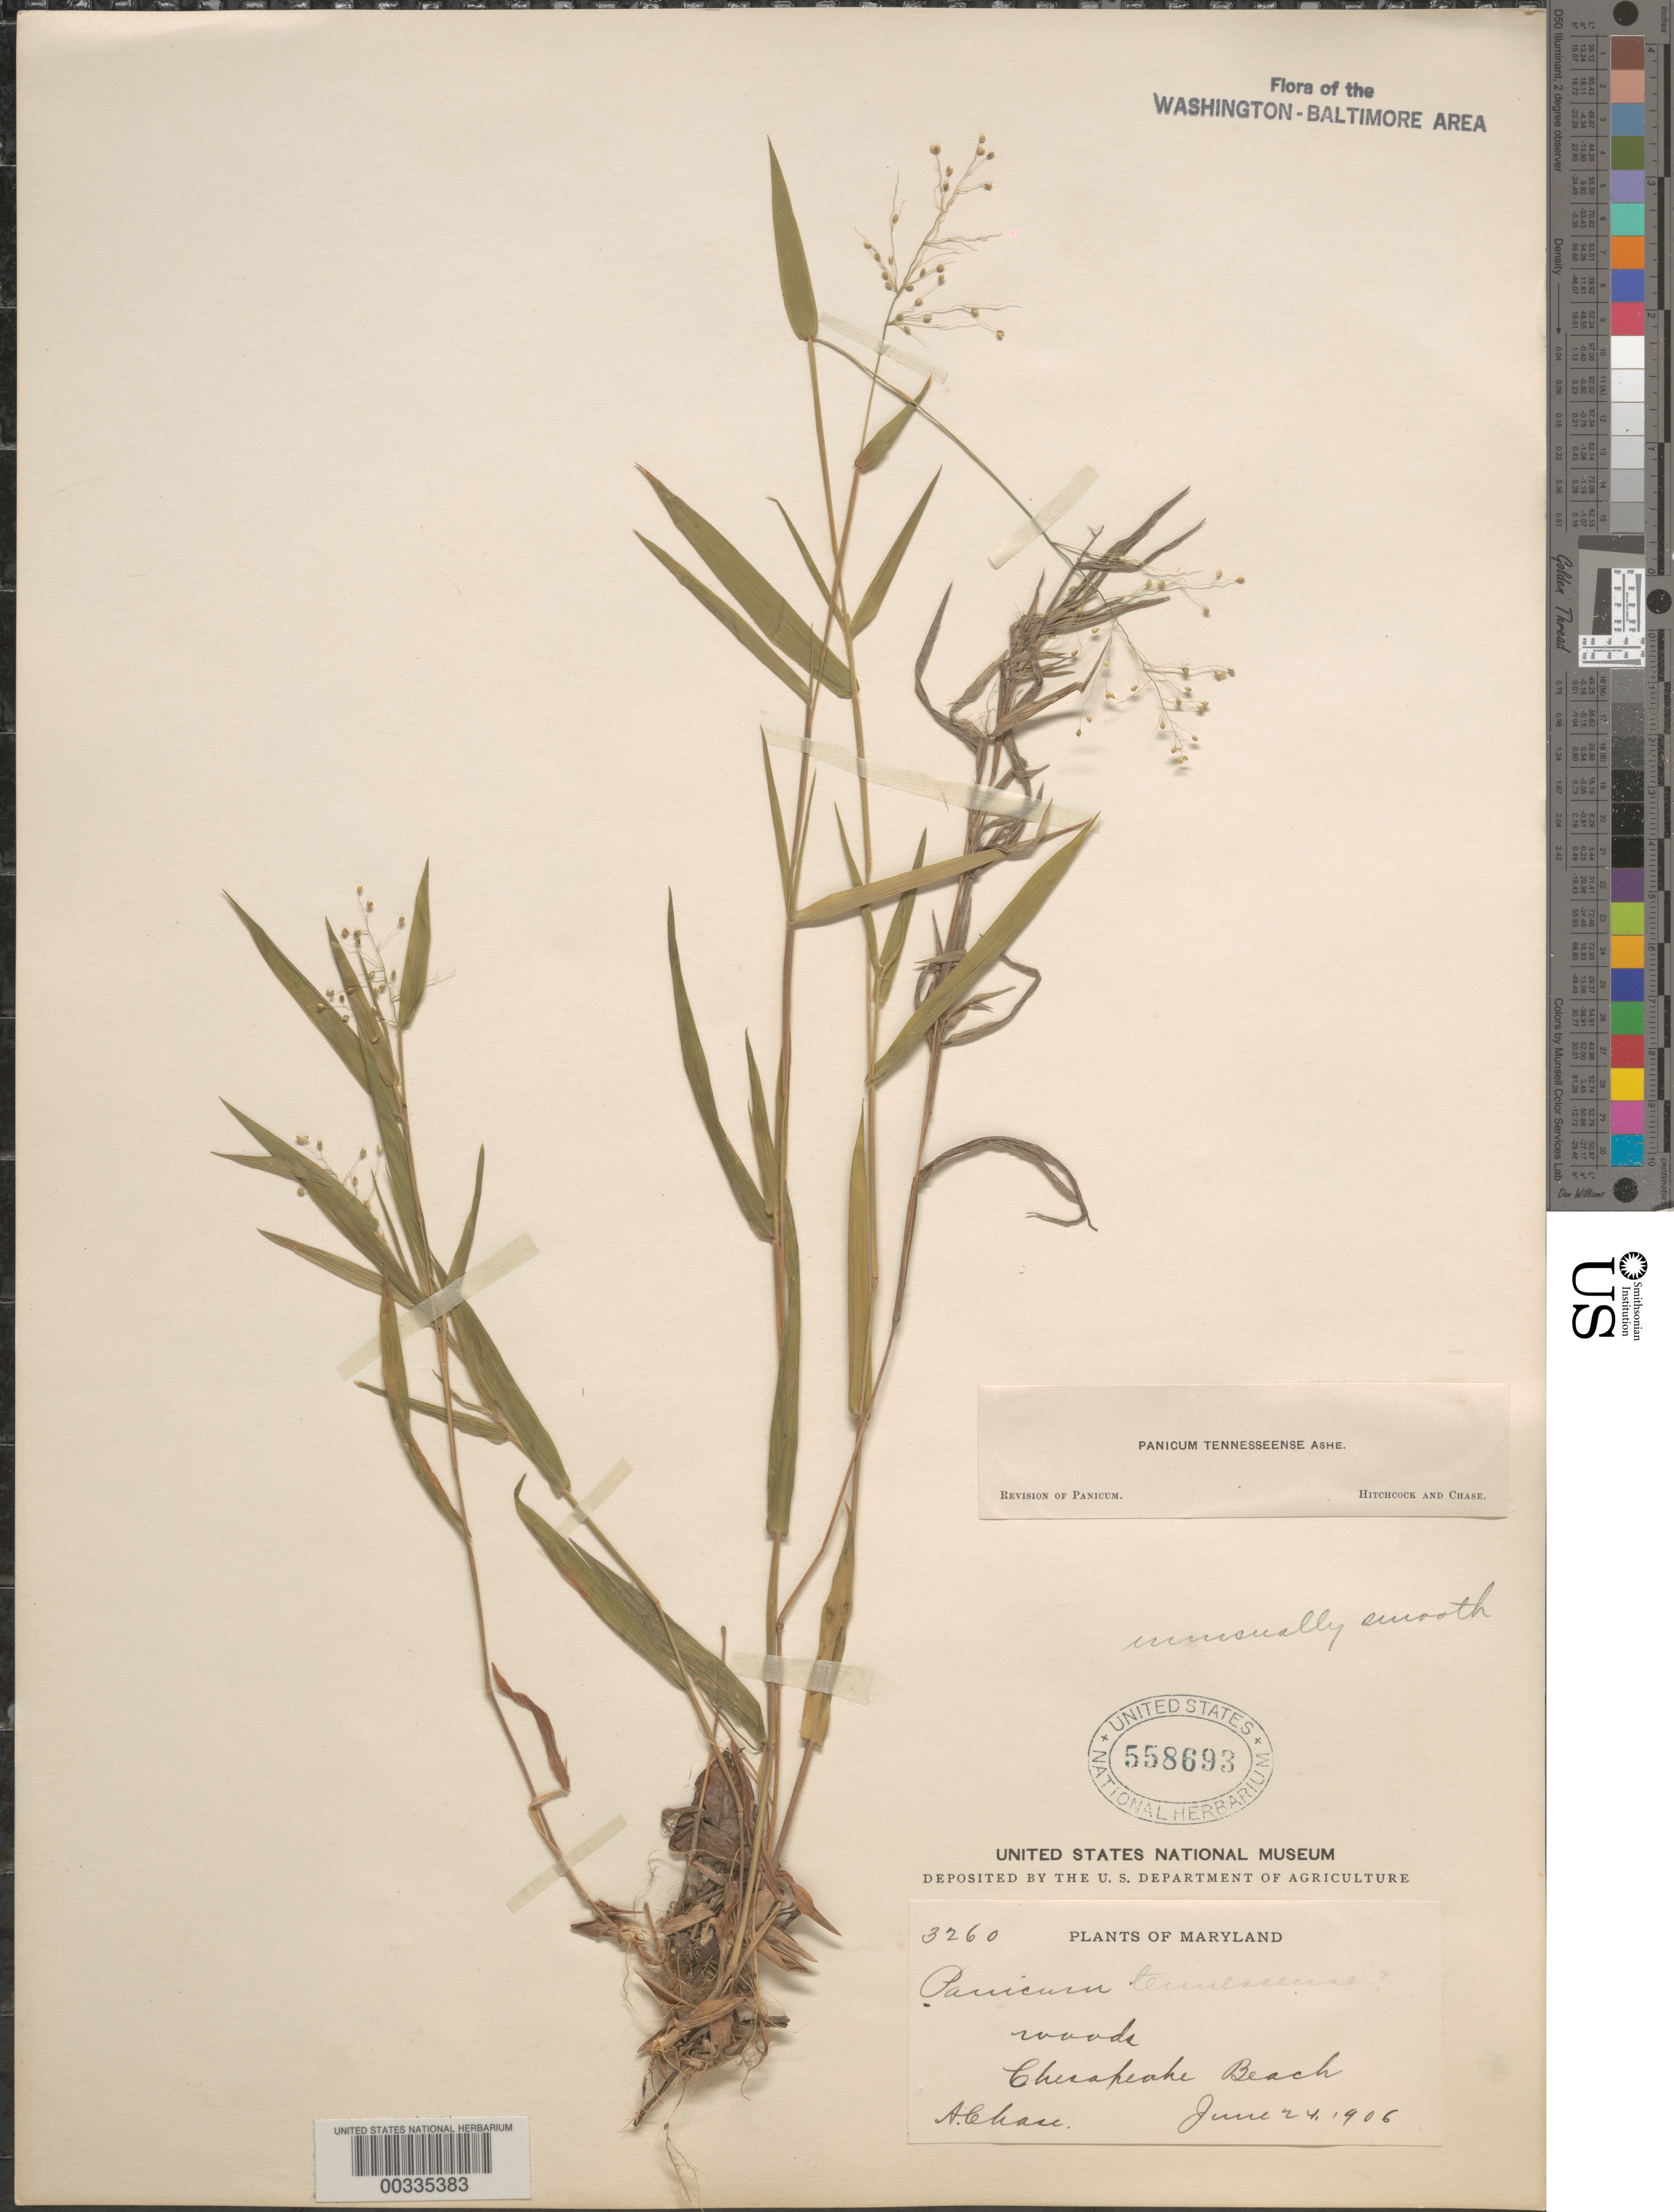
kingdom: Plantae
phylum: Tracheophyta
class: Liliopsida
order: Poales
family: Poaceae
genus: Dichanthelium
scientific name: Dichanthelium acuminatum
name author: (Sw.) Gould & C.A. Clark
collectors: A. Chase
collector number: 3260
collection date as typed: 24 Jun 1906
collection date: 1906-06-24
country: United States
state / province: Maryland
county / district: Calvert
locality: Chesapeake Beach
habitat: Woods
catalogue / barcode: US 558693